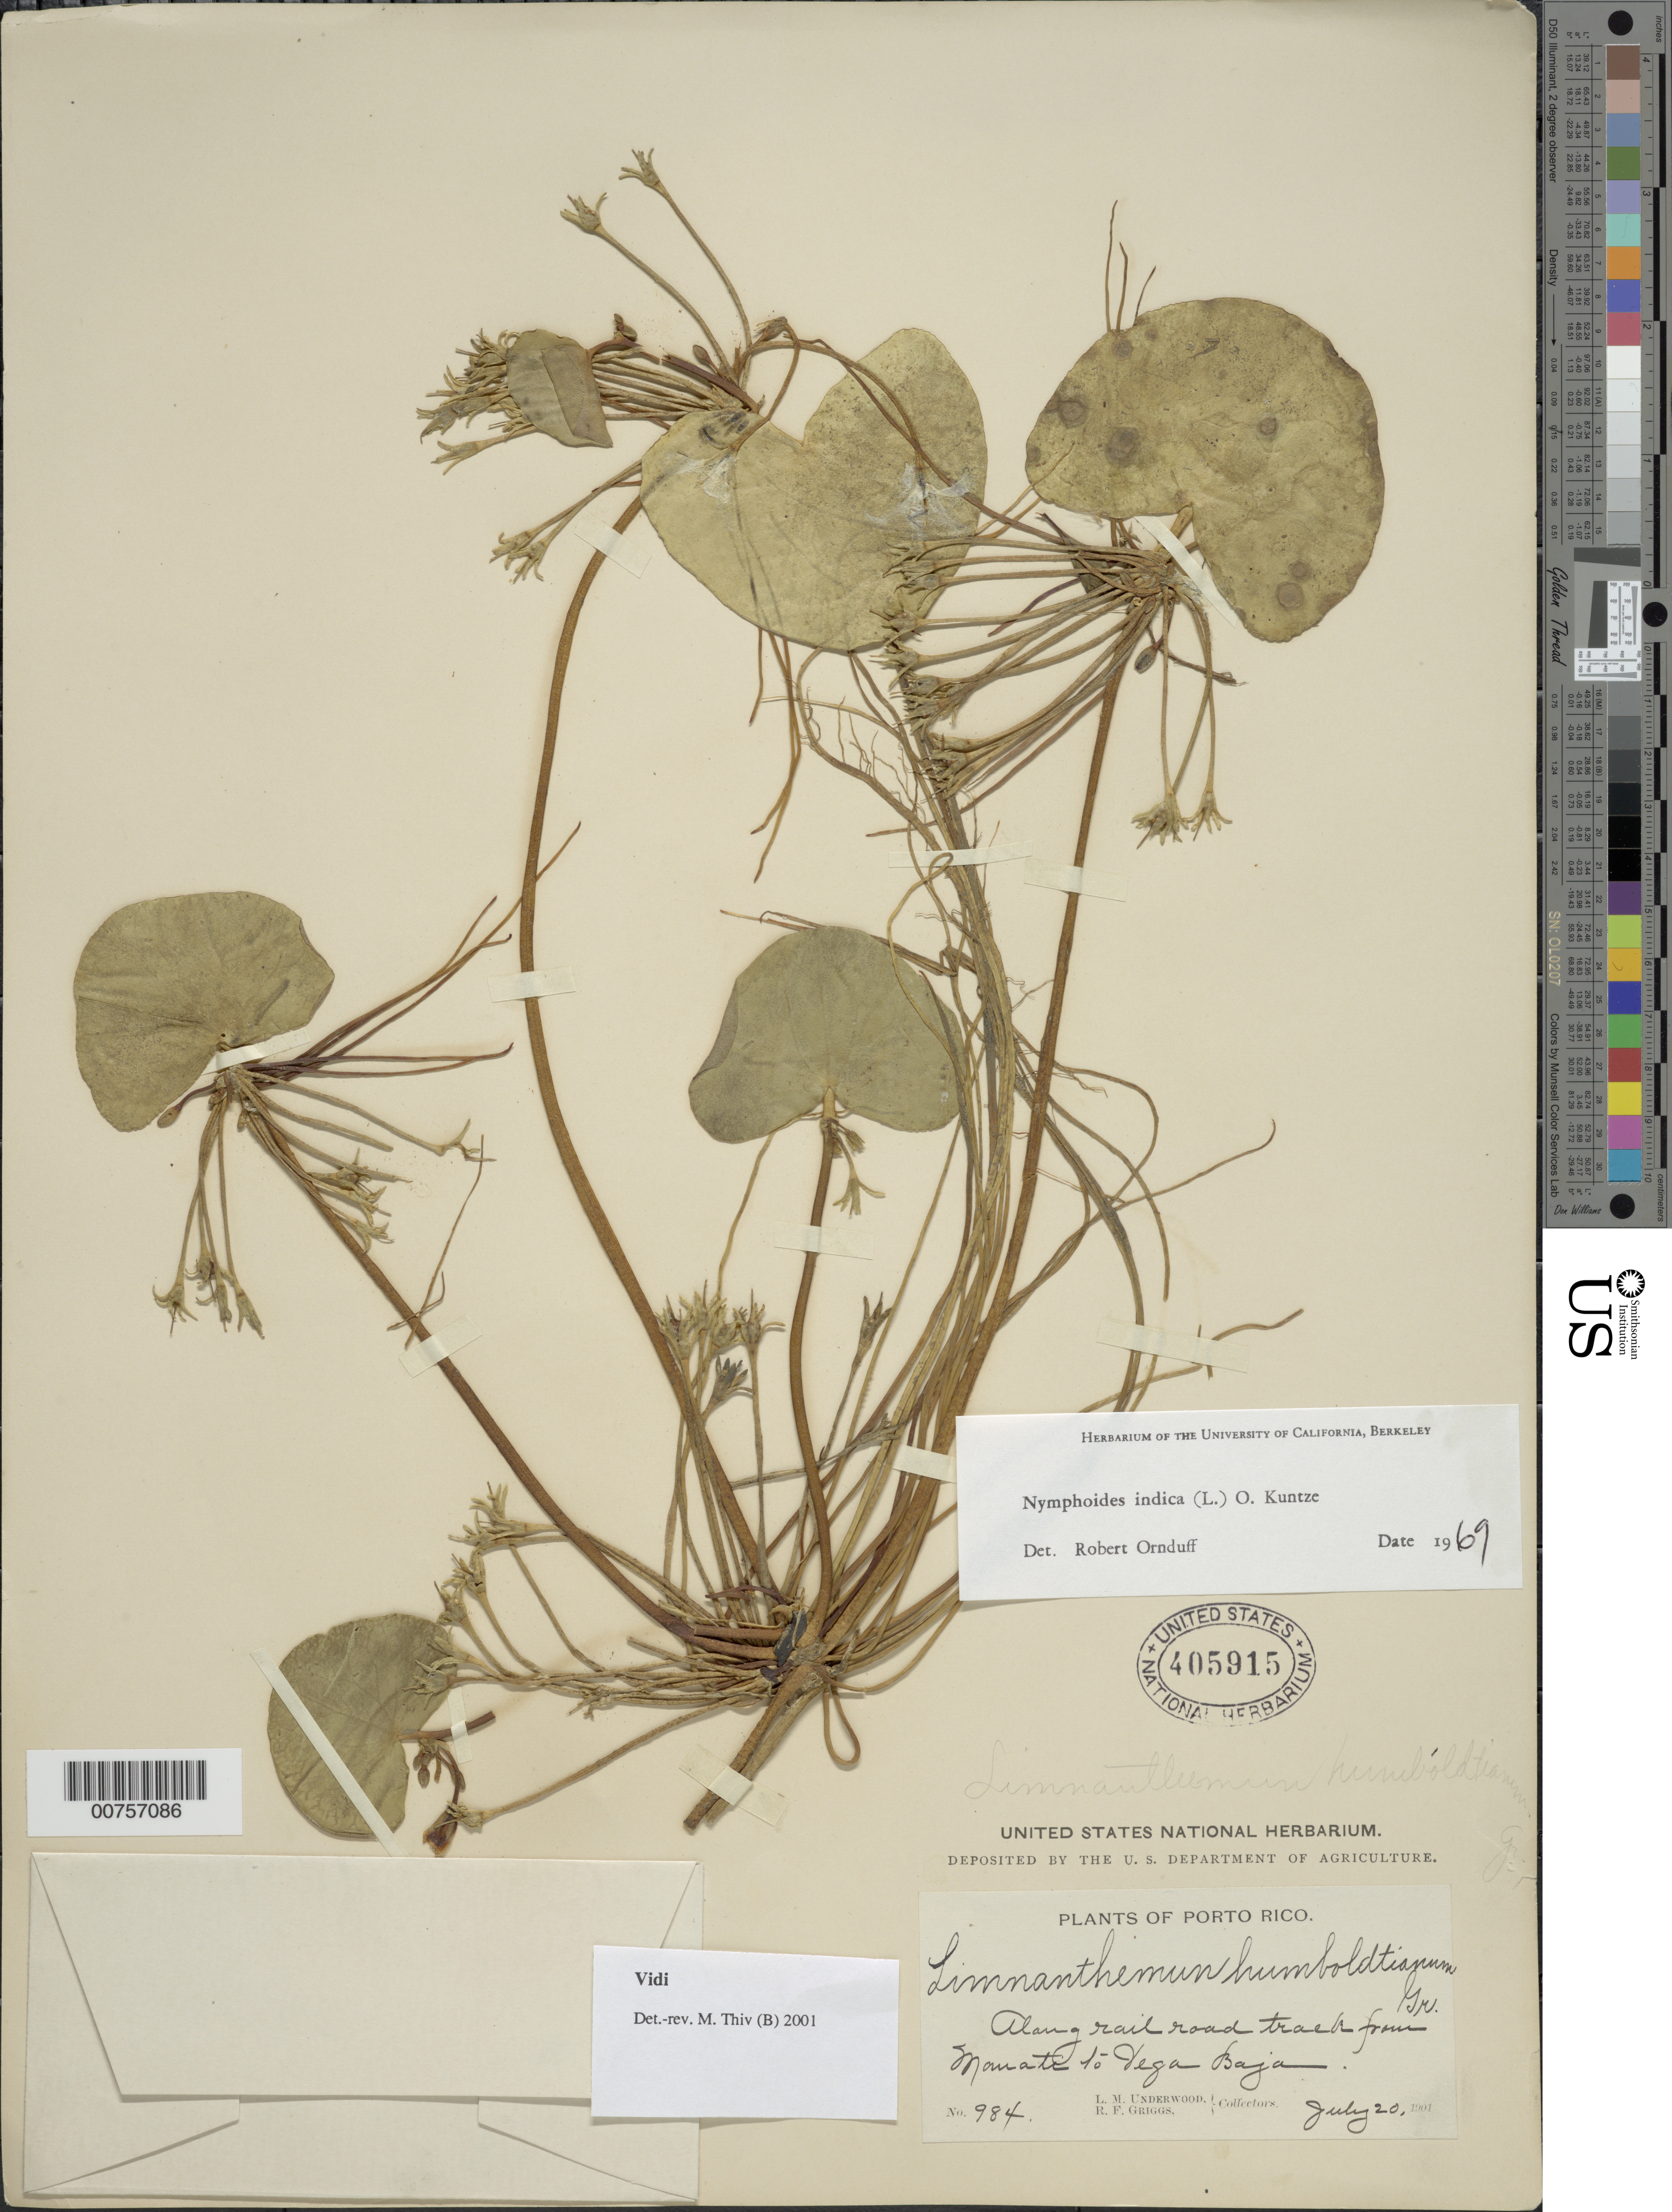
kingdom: Plantae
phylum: Tracheophyta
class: Magnoliopsida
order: Asterales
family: Menyanthaceae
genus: Nymphoides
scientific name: Nymphoides indica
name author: (L.) Kuntze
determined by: Thiv, M.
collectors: L. M. Underwood & R. F. Griggs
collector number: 984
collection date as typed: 20 Jul 1901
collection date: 1901-07-20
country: Puerto Rico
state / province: Vega Baja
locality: Along rail road track from Manati to Vega Baja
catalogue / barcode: US 405915